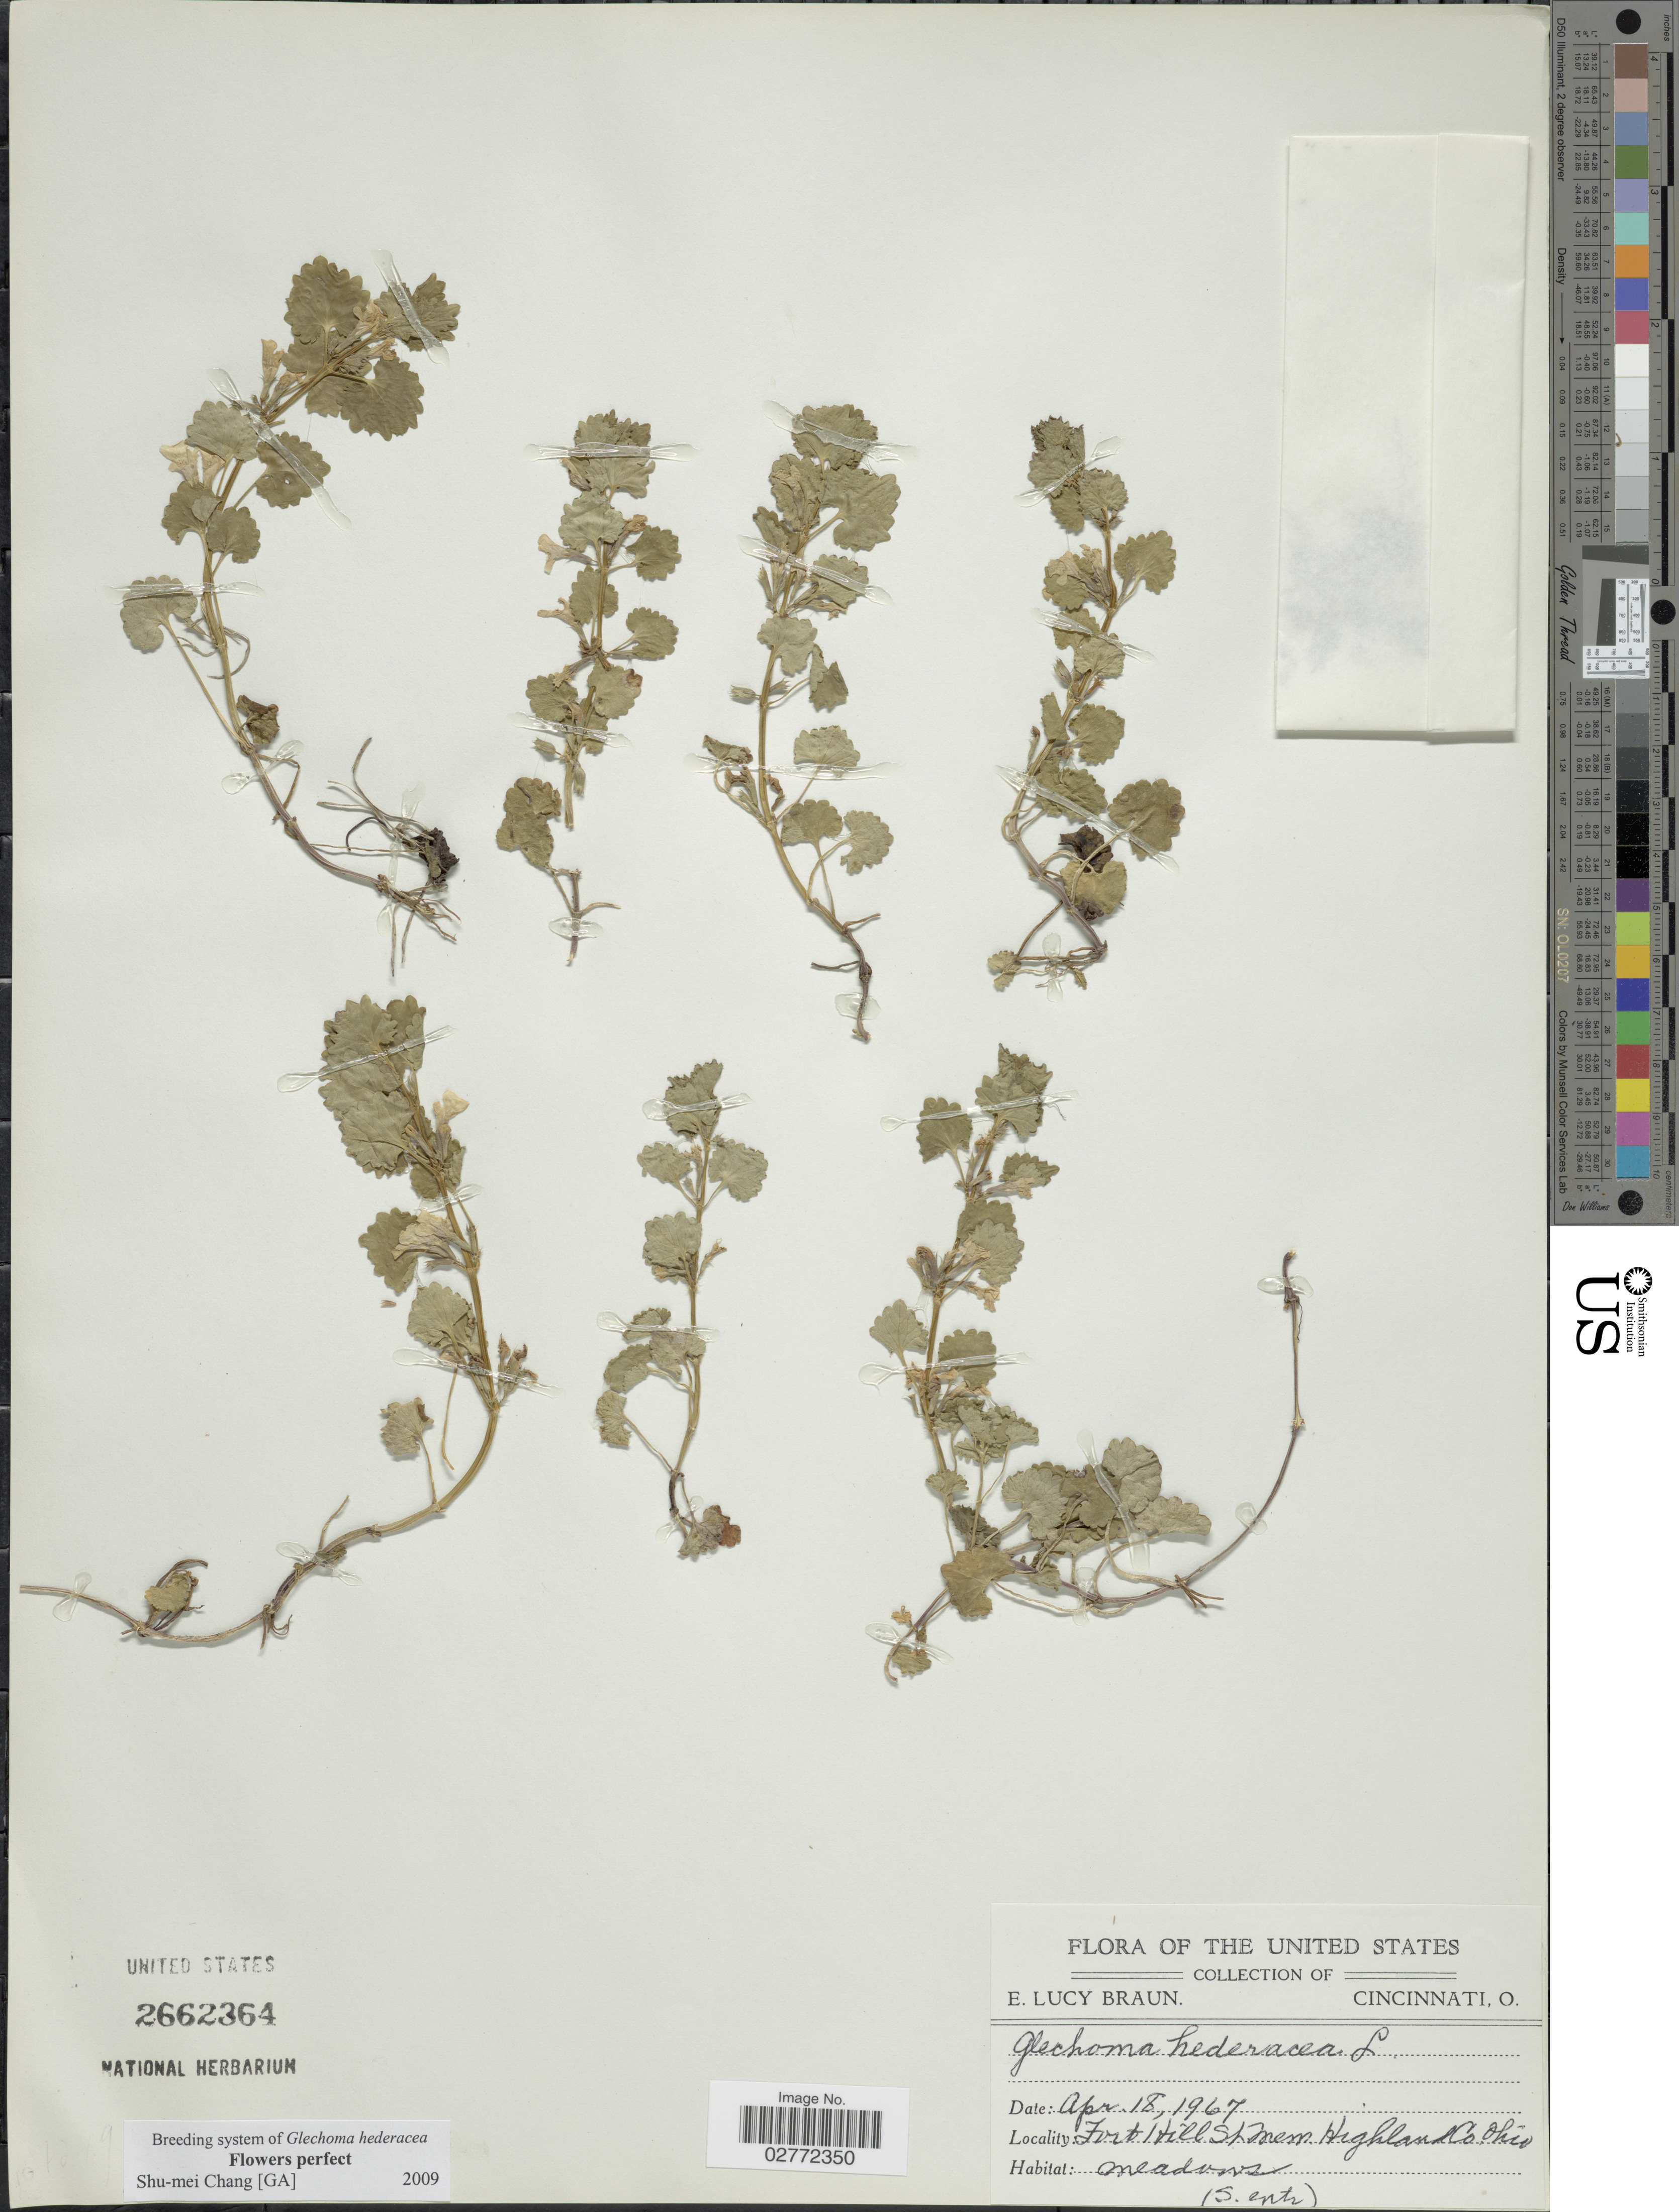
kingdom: Plantae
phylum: Tracheophyta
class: Magnoliopsida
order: Lamiales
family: Lamiaceae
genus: Glechoma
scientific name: Glechoma hederacea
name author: L.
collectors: E. L. Braun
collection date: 1967-04-18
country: United States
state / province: Ohio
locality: Fort Hill St. Mem. Highland Co.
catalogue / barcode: US 2662364